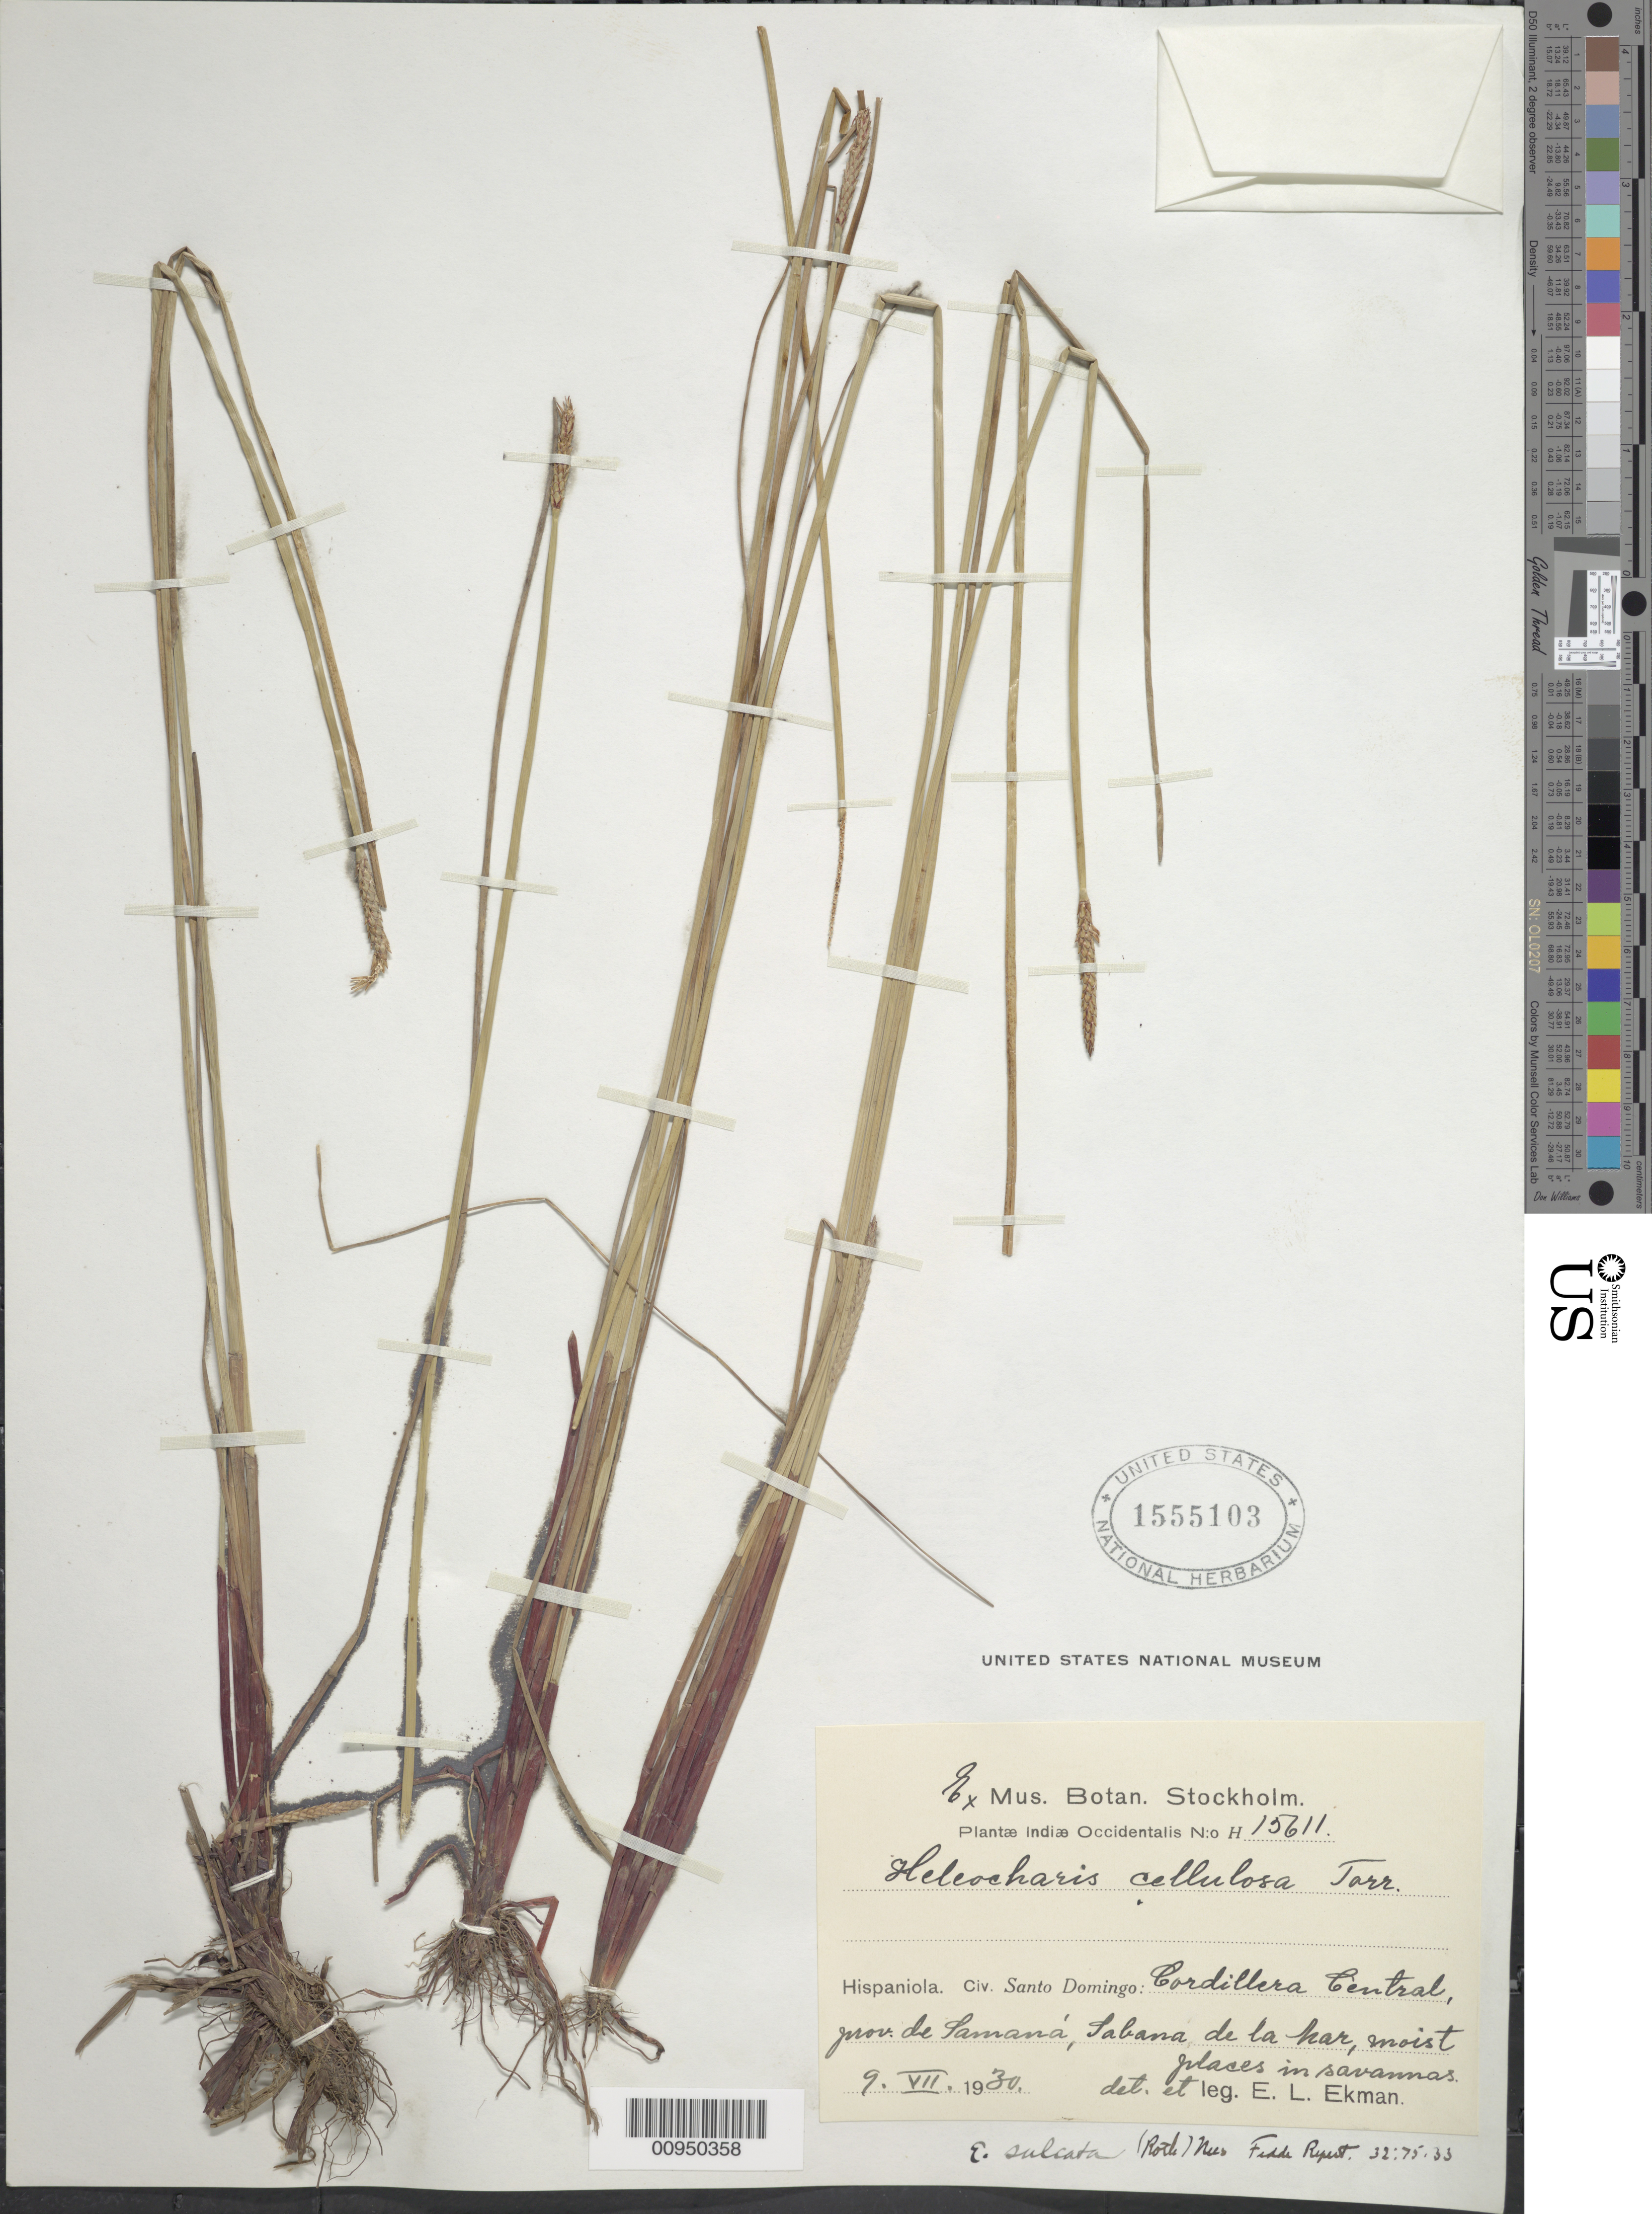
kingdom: Plantae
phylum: Tracheophyta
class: Liliopsida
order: Poales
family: Cyperaceae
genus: Eleocharis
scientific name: Eleocharis cellulosa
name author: Torr.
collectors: E. L. Ekman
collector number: H 15611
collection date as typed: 09 Jul 1930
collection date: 1930-07-09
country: Dominican Republic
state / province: Samaná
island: Hispaniola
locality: Cordillera Central, Sabana de la Mar, savannas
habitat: Moist places in savannas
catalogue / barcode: US 1555103